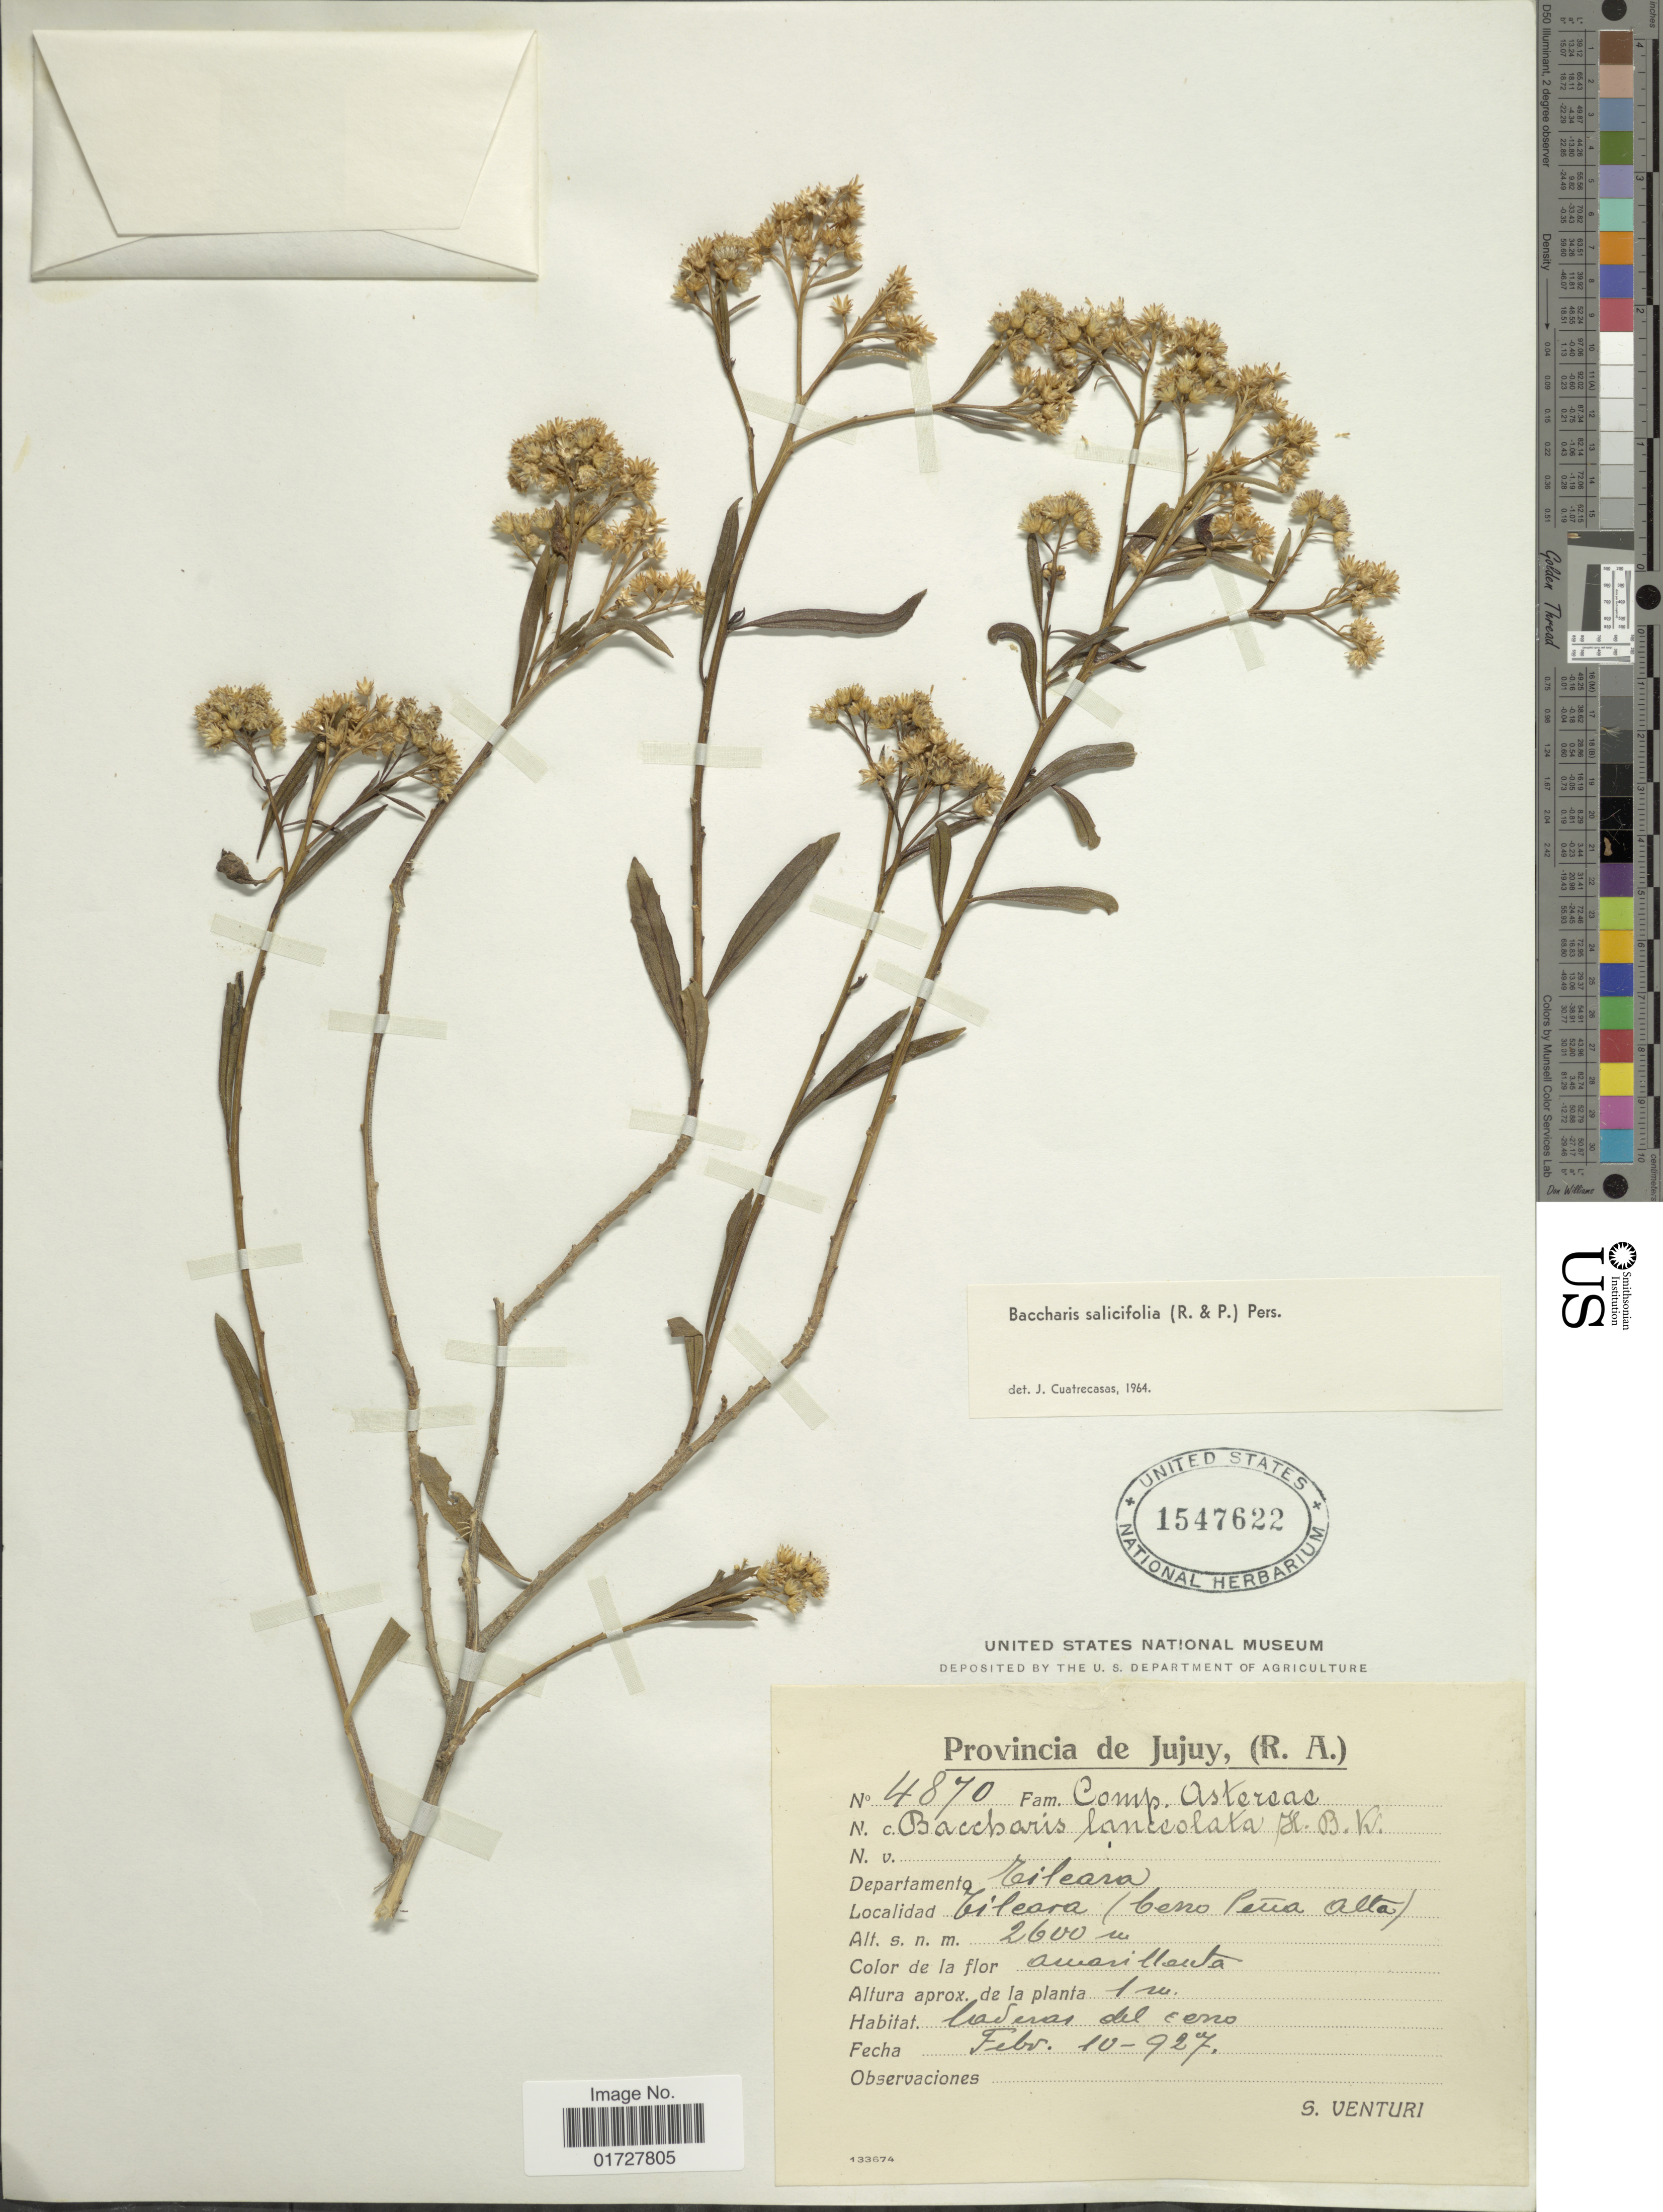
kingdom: Plantae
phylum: Tracheophyta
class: Magnoliopsida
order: Asterales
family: Asteraceae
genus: Baccharis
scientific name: Baccharis salicifolia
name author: (Ruiz & Pav.) Pers.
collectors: S. Venturi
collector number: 4870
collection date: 1927-02-10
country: Argentina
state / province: Jujuy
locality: Departamento Tilcara, Tilcara (Cerro Pena Alta)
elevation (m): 2600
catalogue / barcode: US 1547622